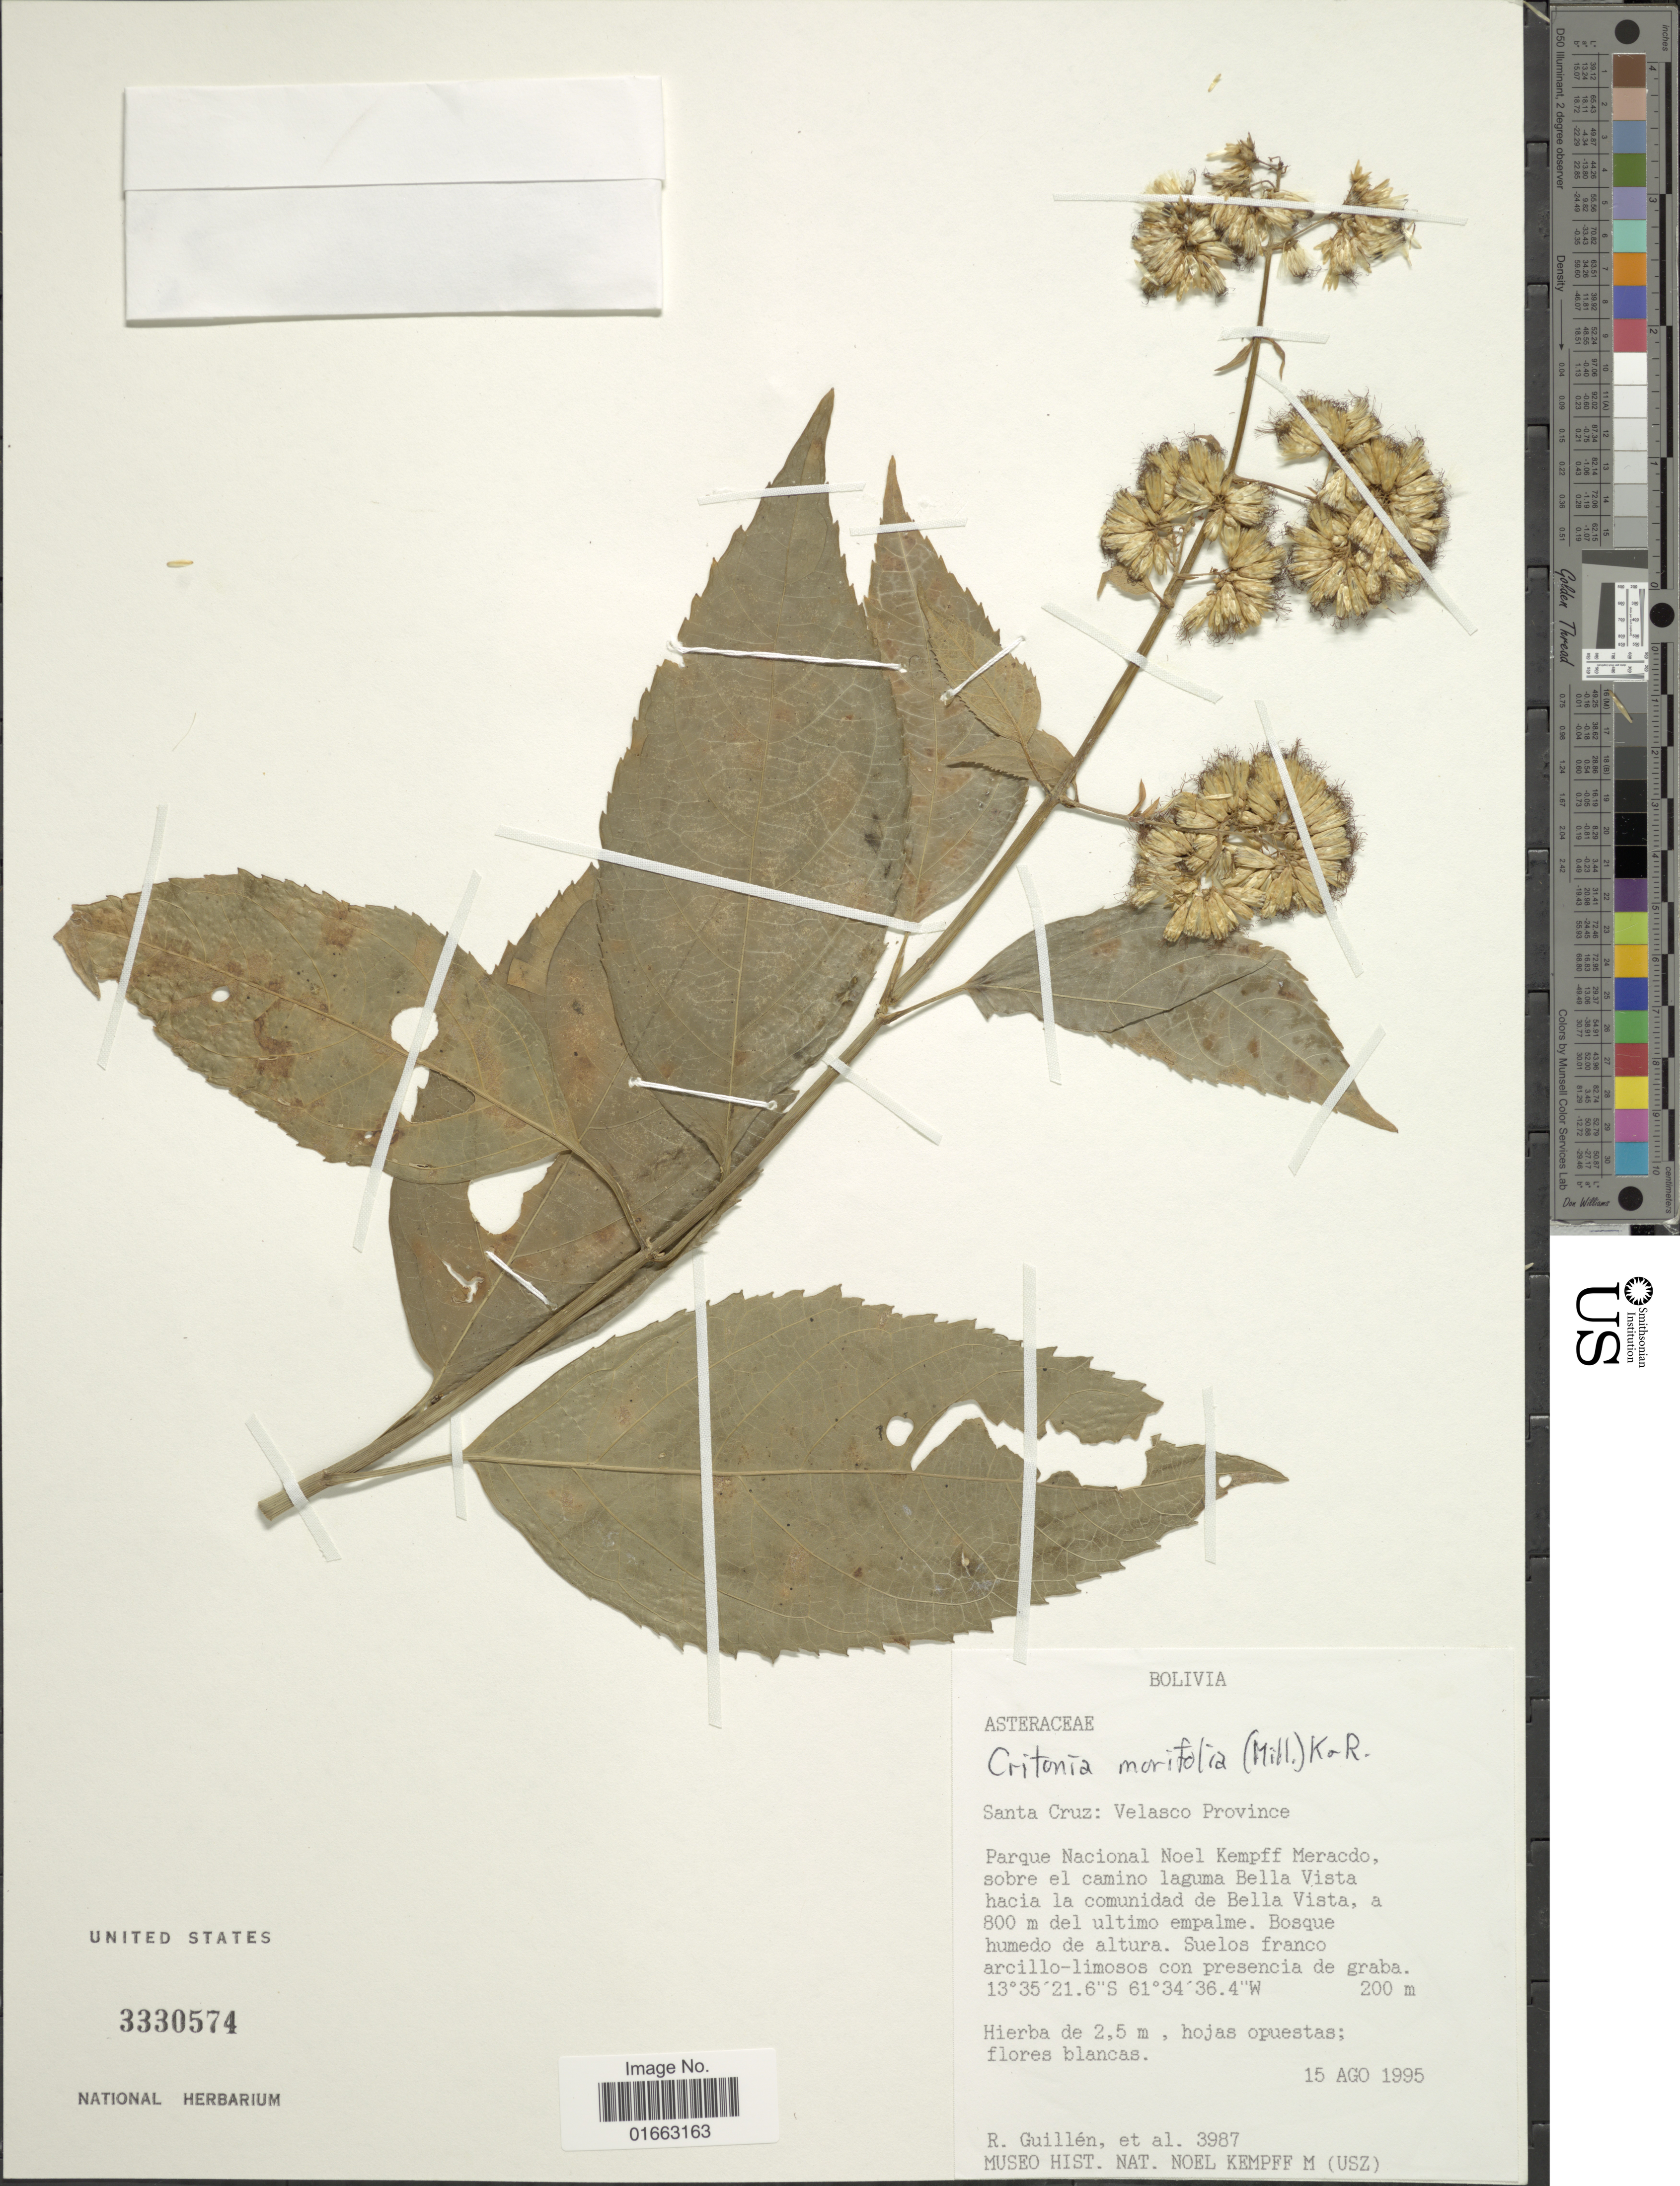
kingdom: Plantae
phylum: Tracheophyta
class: Magnoliopsida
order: Asterales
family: Asteraceae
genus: Critonia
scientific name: Critonia morifolia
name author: (Mill.) R.M. King & H. Rob.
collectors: R. Guillen & et al.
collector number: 3987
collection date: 1995-08-15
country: Bolivia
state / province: Santa Cruz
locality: Velasco Province, Parque Nacional Kempff Meracdo, sobre el camino laguma Bella Vista, hacia la comunidad de Bella Vista, bosque hunedo de altura, suelos franco arcillo-limosos con presencia de graba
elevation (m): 200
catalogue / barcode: US 3330574